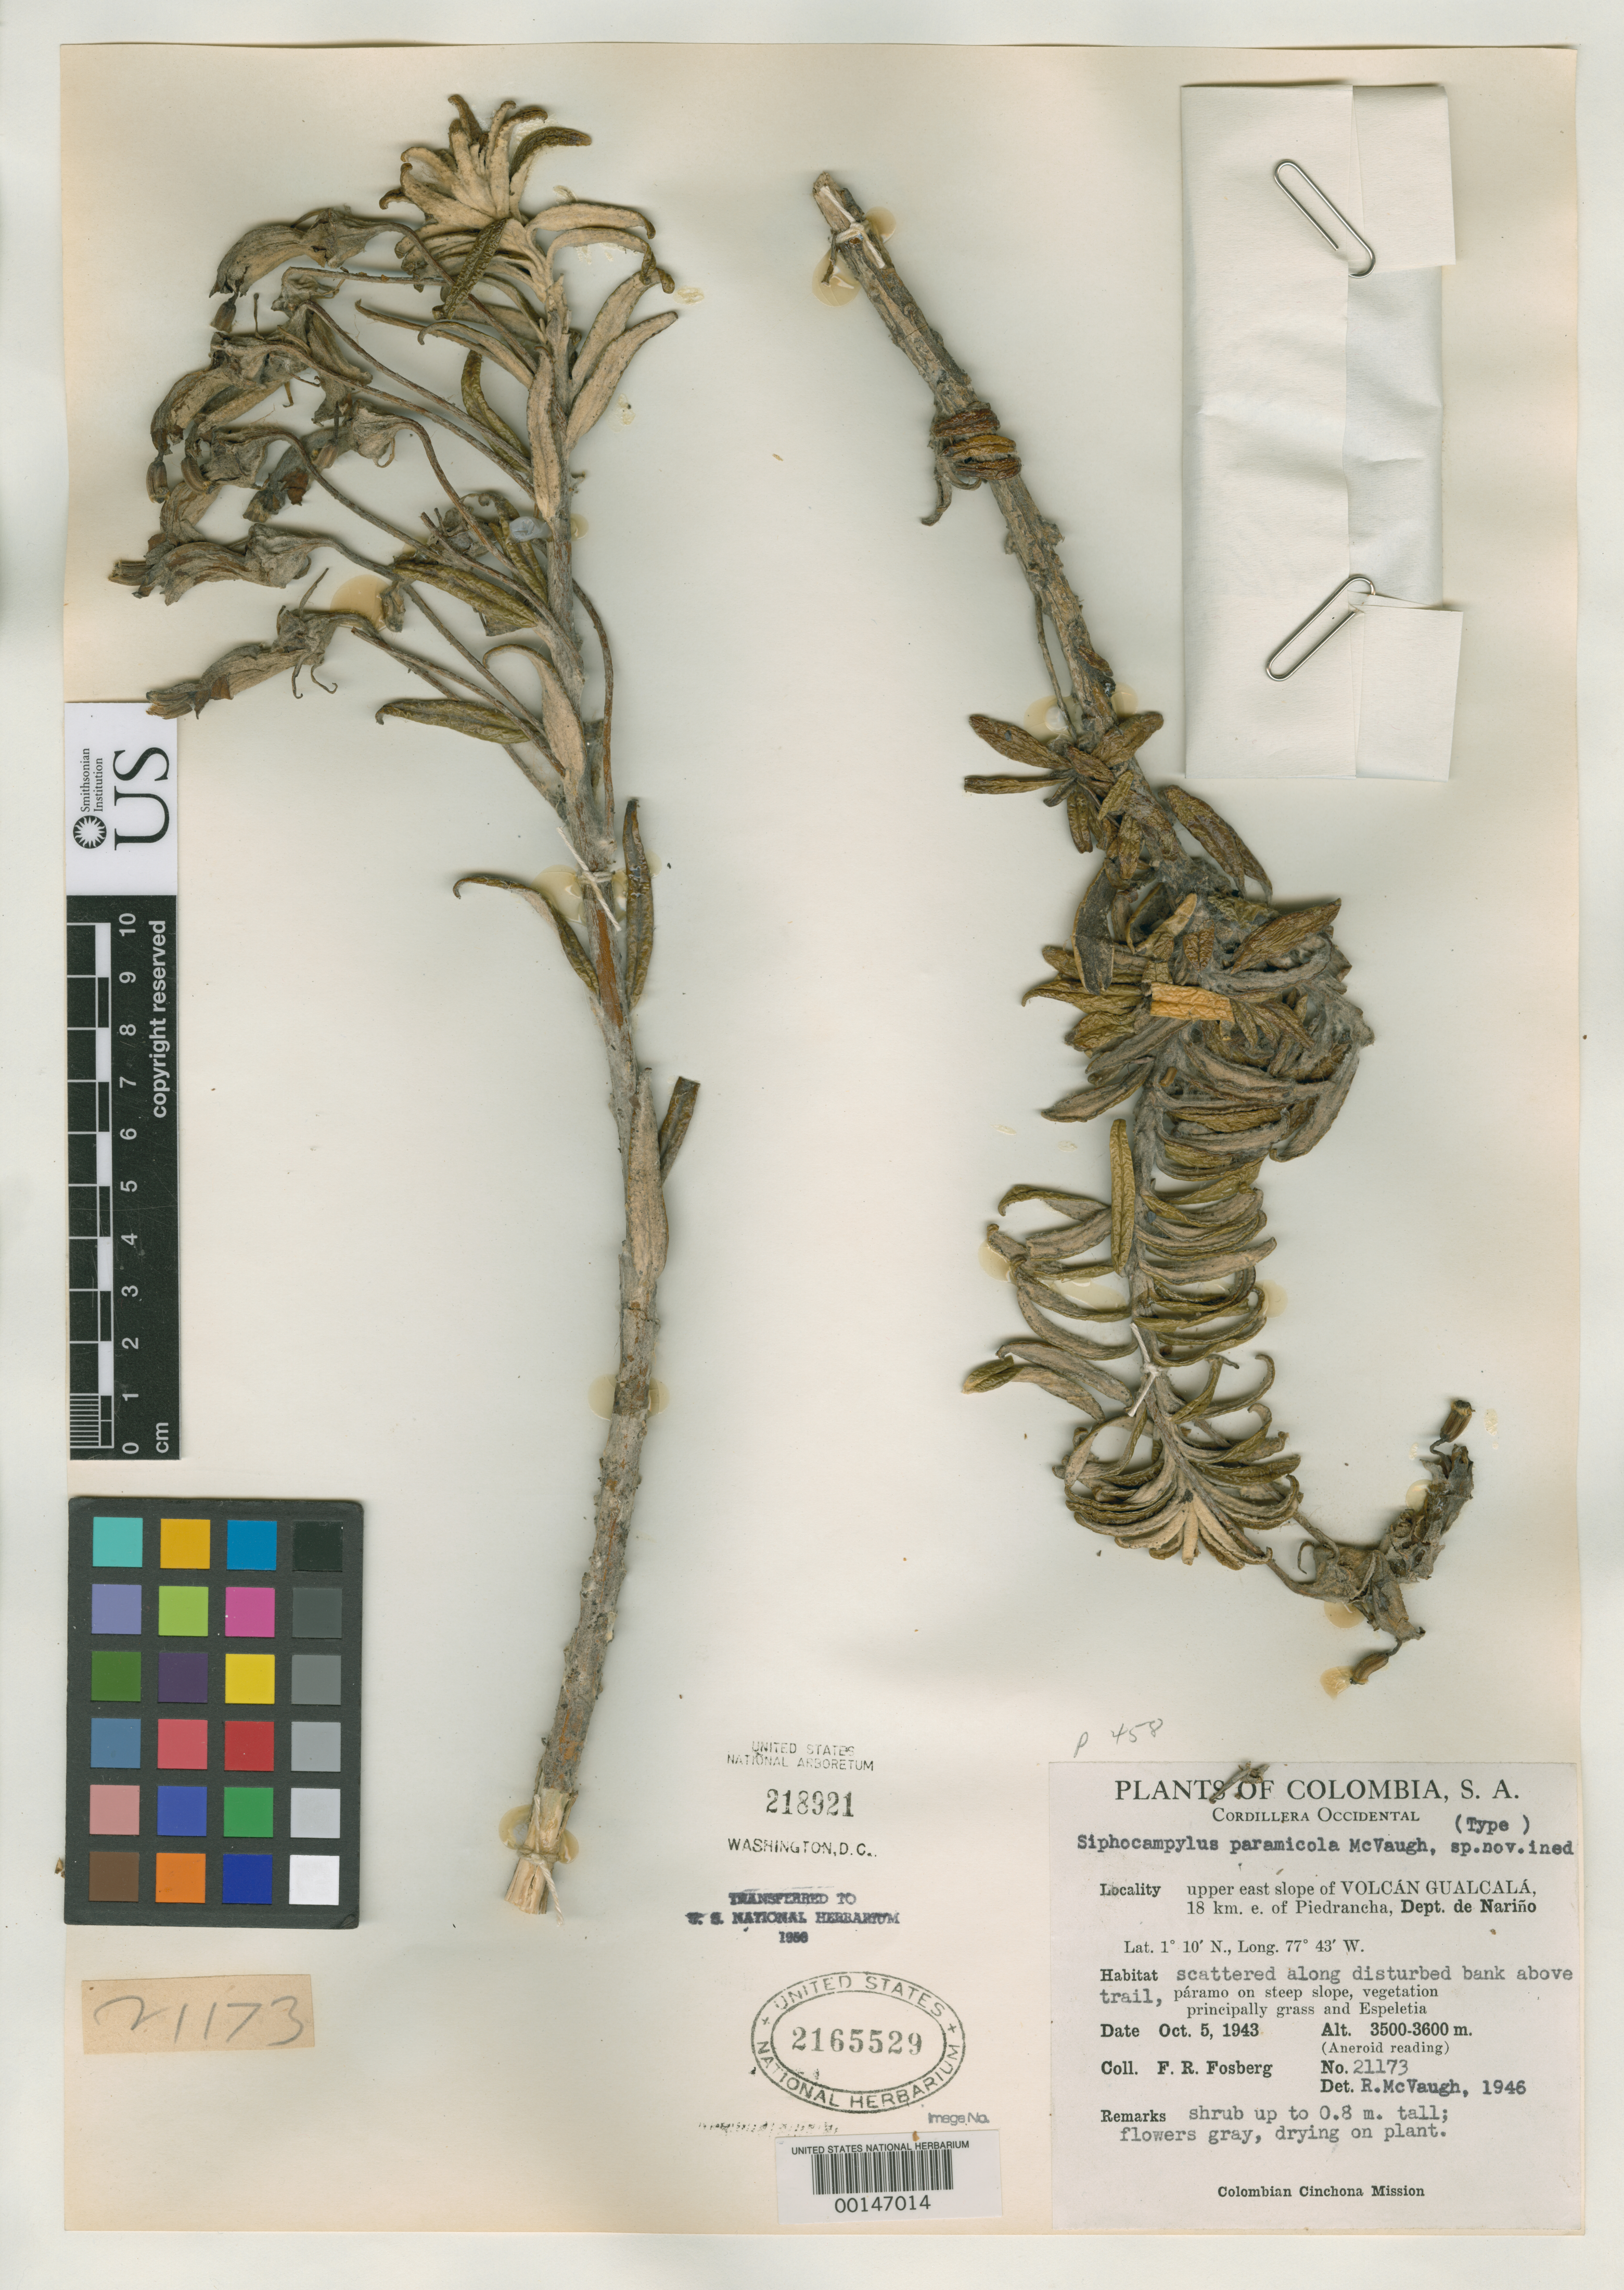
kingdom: Plantae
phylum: Tracheophyta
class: Magnoliopsida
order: Asterales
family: Campanulaceae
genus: Siphocampylus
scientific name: Siphocampylus paramicola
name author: McVaugh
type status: Holotype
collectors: F. R. Fosberg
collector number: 21173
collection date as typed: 05 Oct 1943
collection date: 1943-10-05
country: Colombia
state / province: Nariño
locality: Volcan Gualcala, 18 km. E of Piedrancha.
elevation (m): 3500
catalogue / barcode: US 2165529